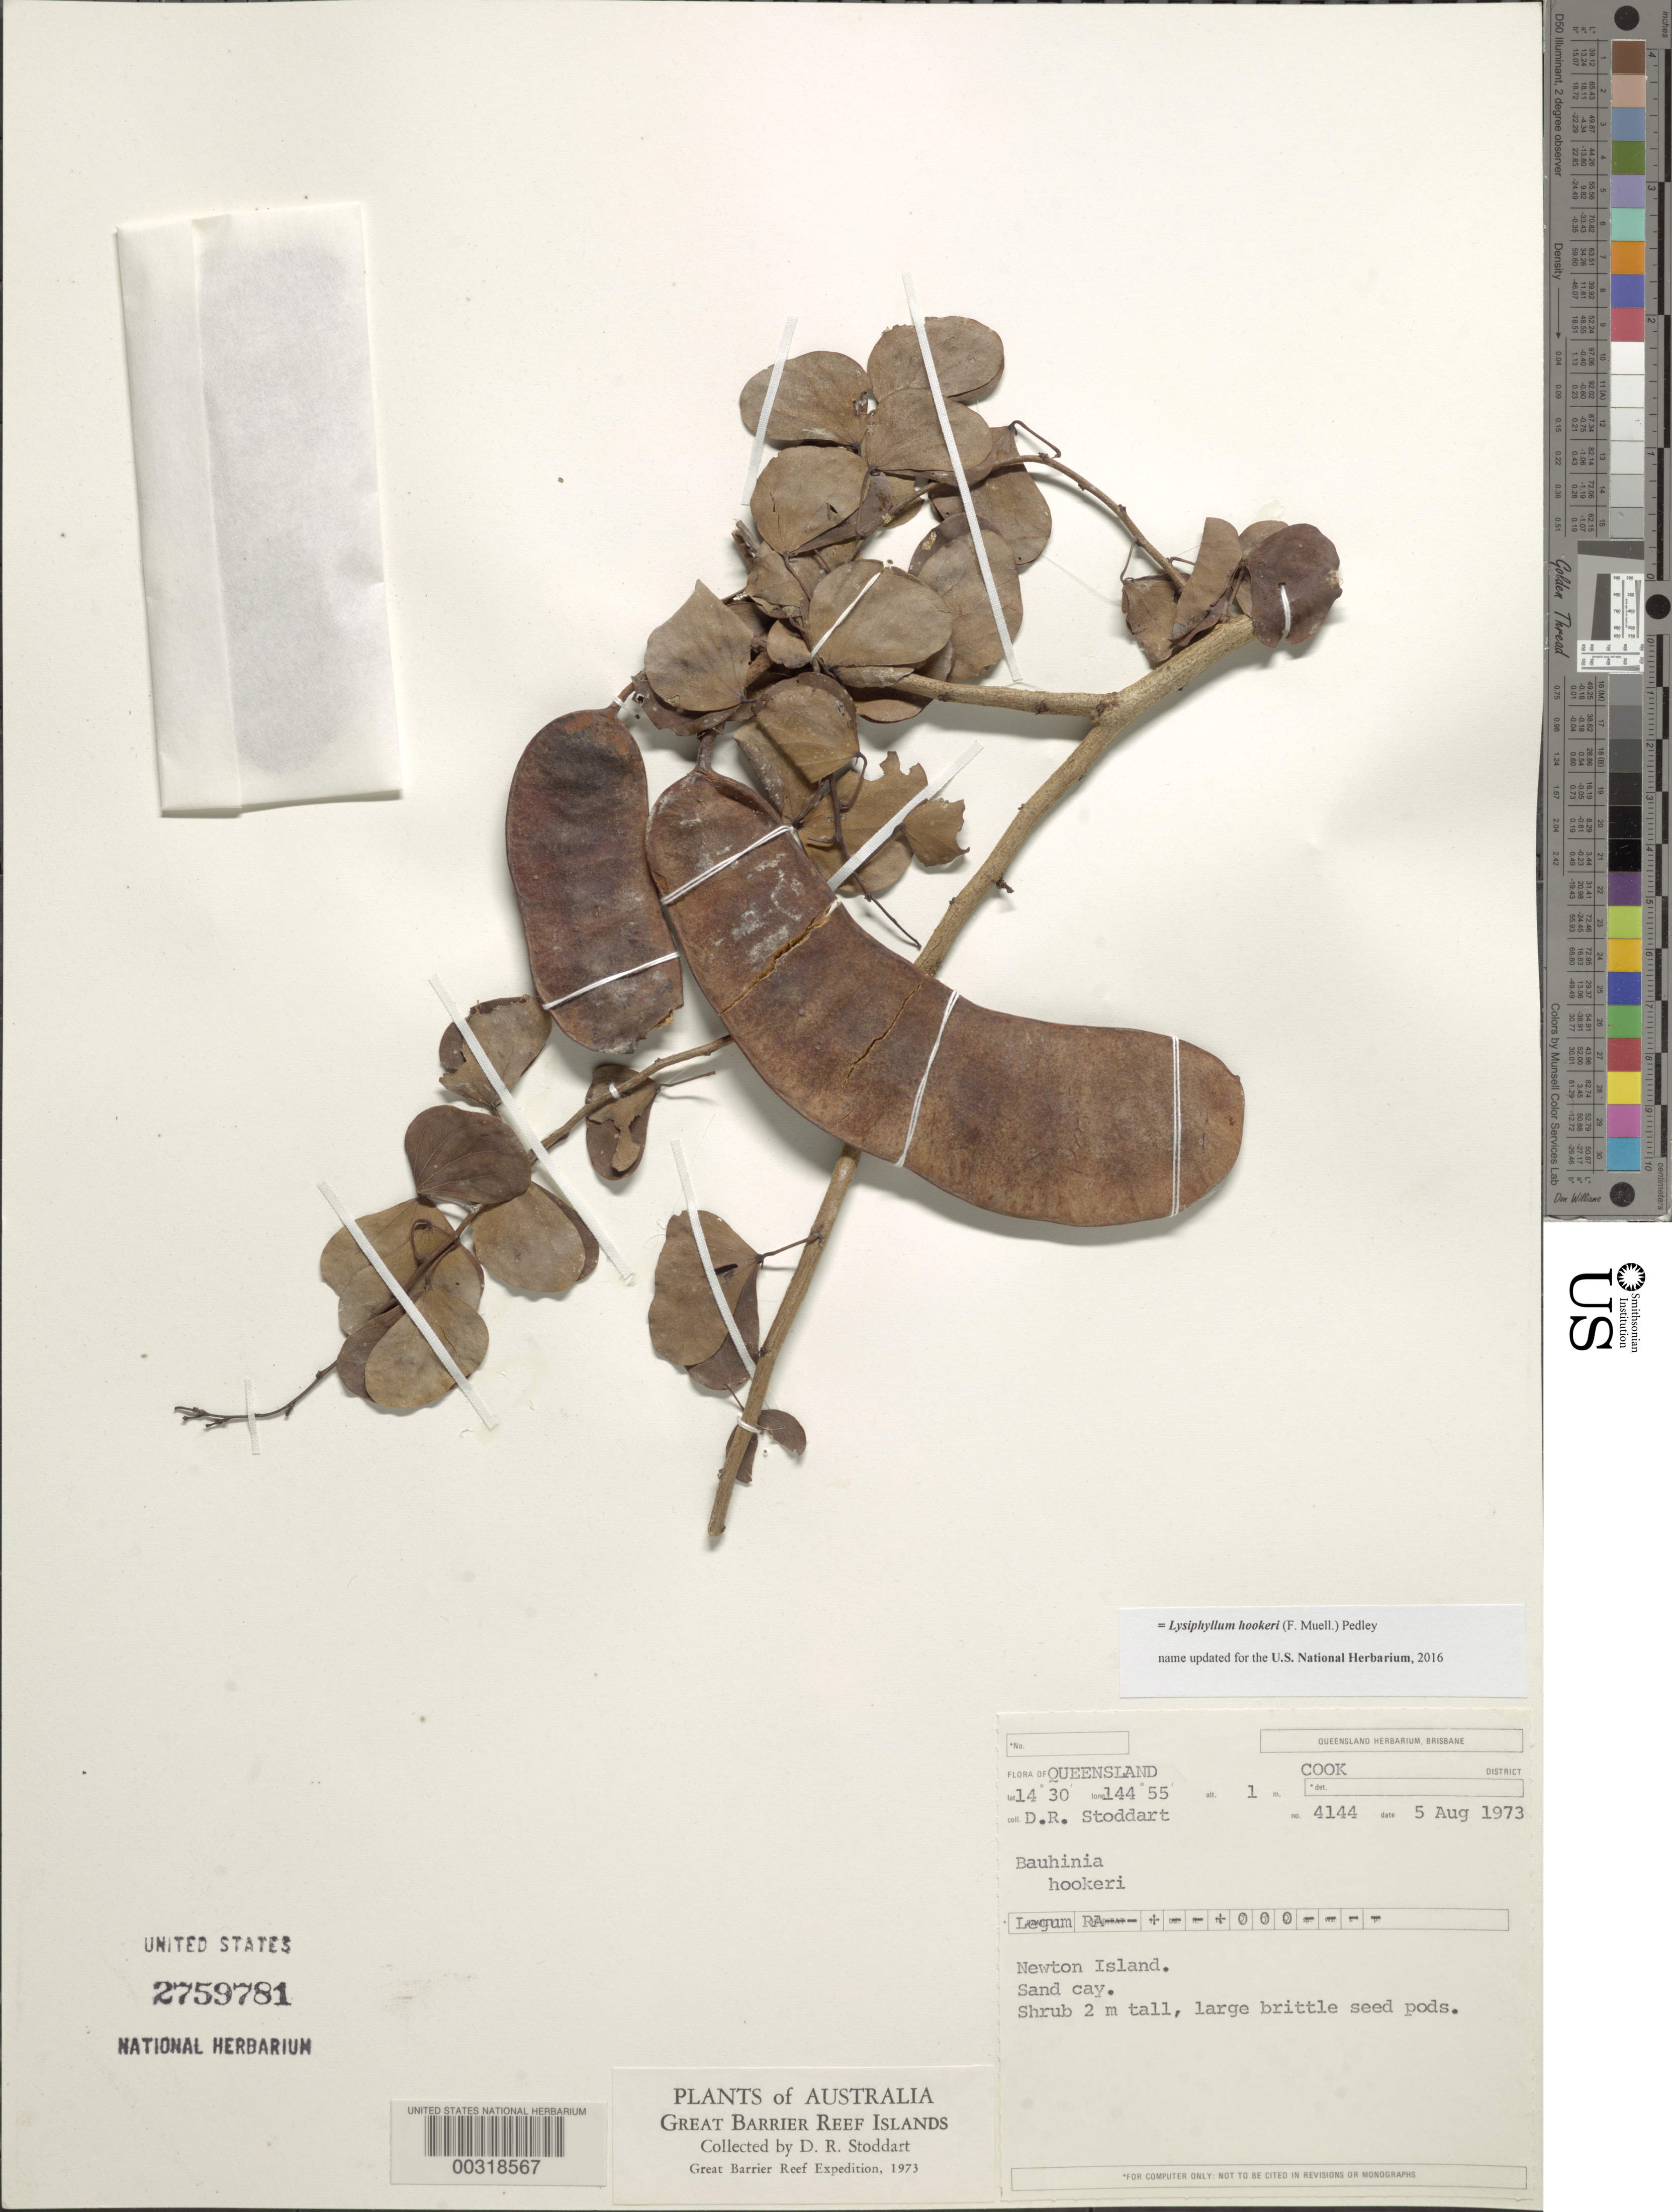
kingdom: Plantae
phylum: Tracheophyta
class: Magnoliopsida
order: Fabales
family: Fabaceae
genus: Tessmannia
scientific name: Tessmannia dewildemaniana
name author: Harms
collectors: D. R. Stoddart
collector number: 4144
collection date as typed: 05 Aug 1973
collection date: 1973-08-05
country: Australia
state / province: Queensland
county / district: Cook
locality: Newton i.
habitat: Sand cay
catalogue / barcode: US 2759781